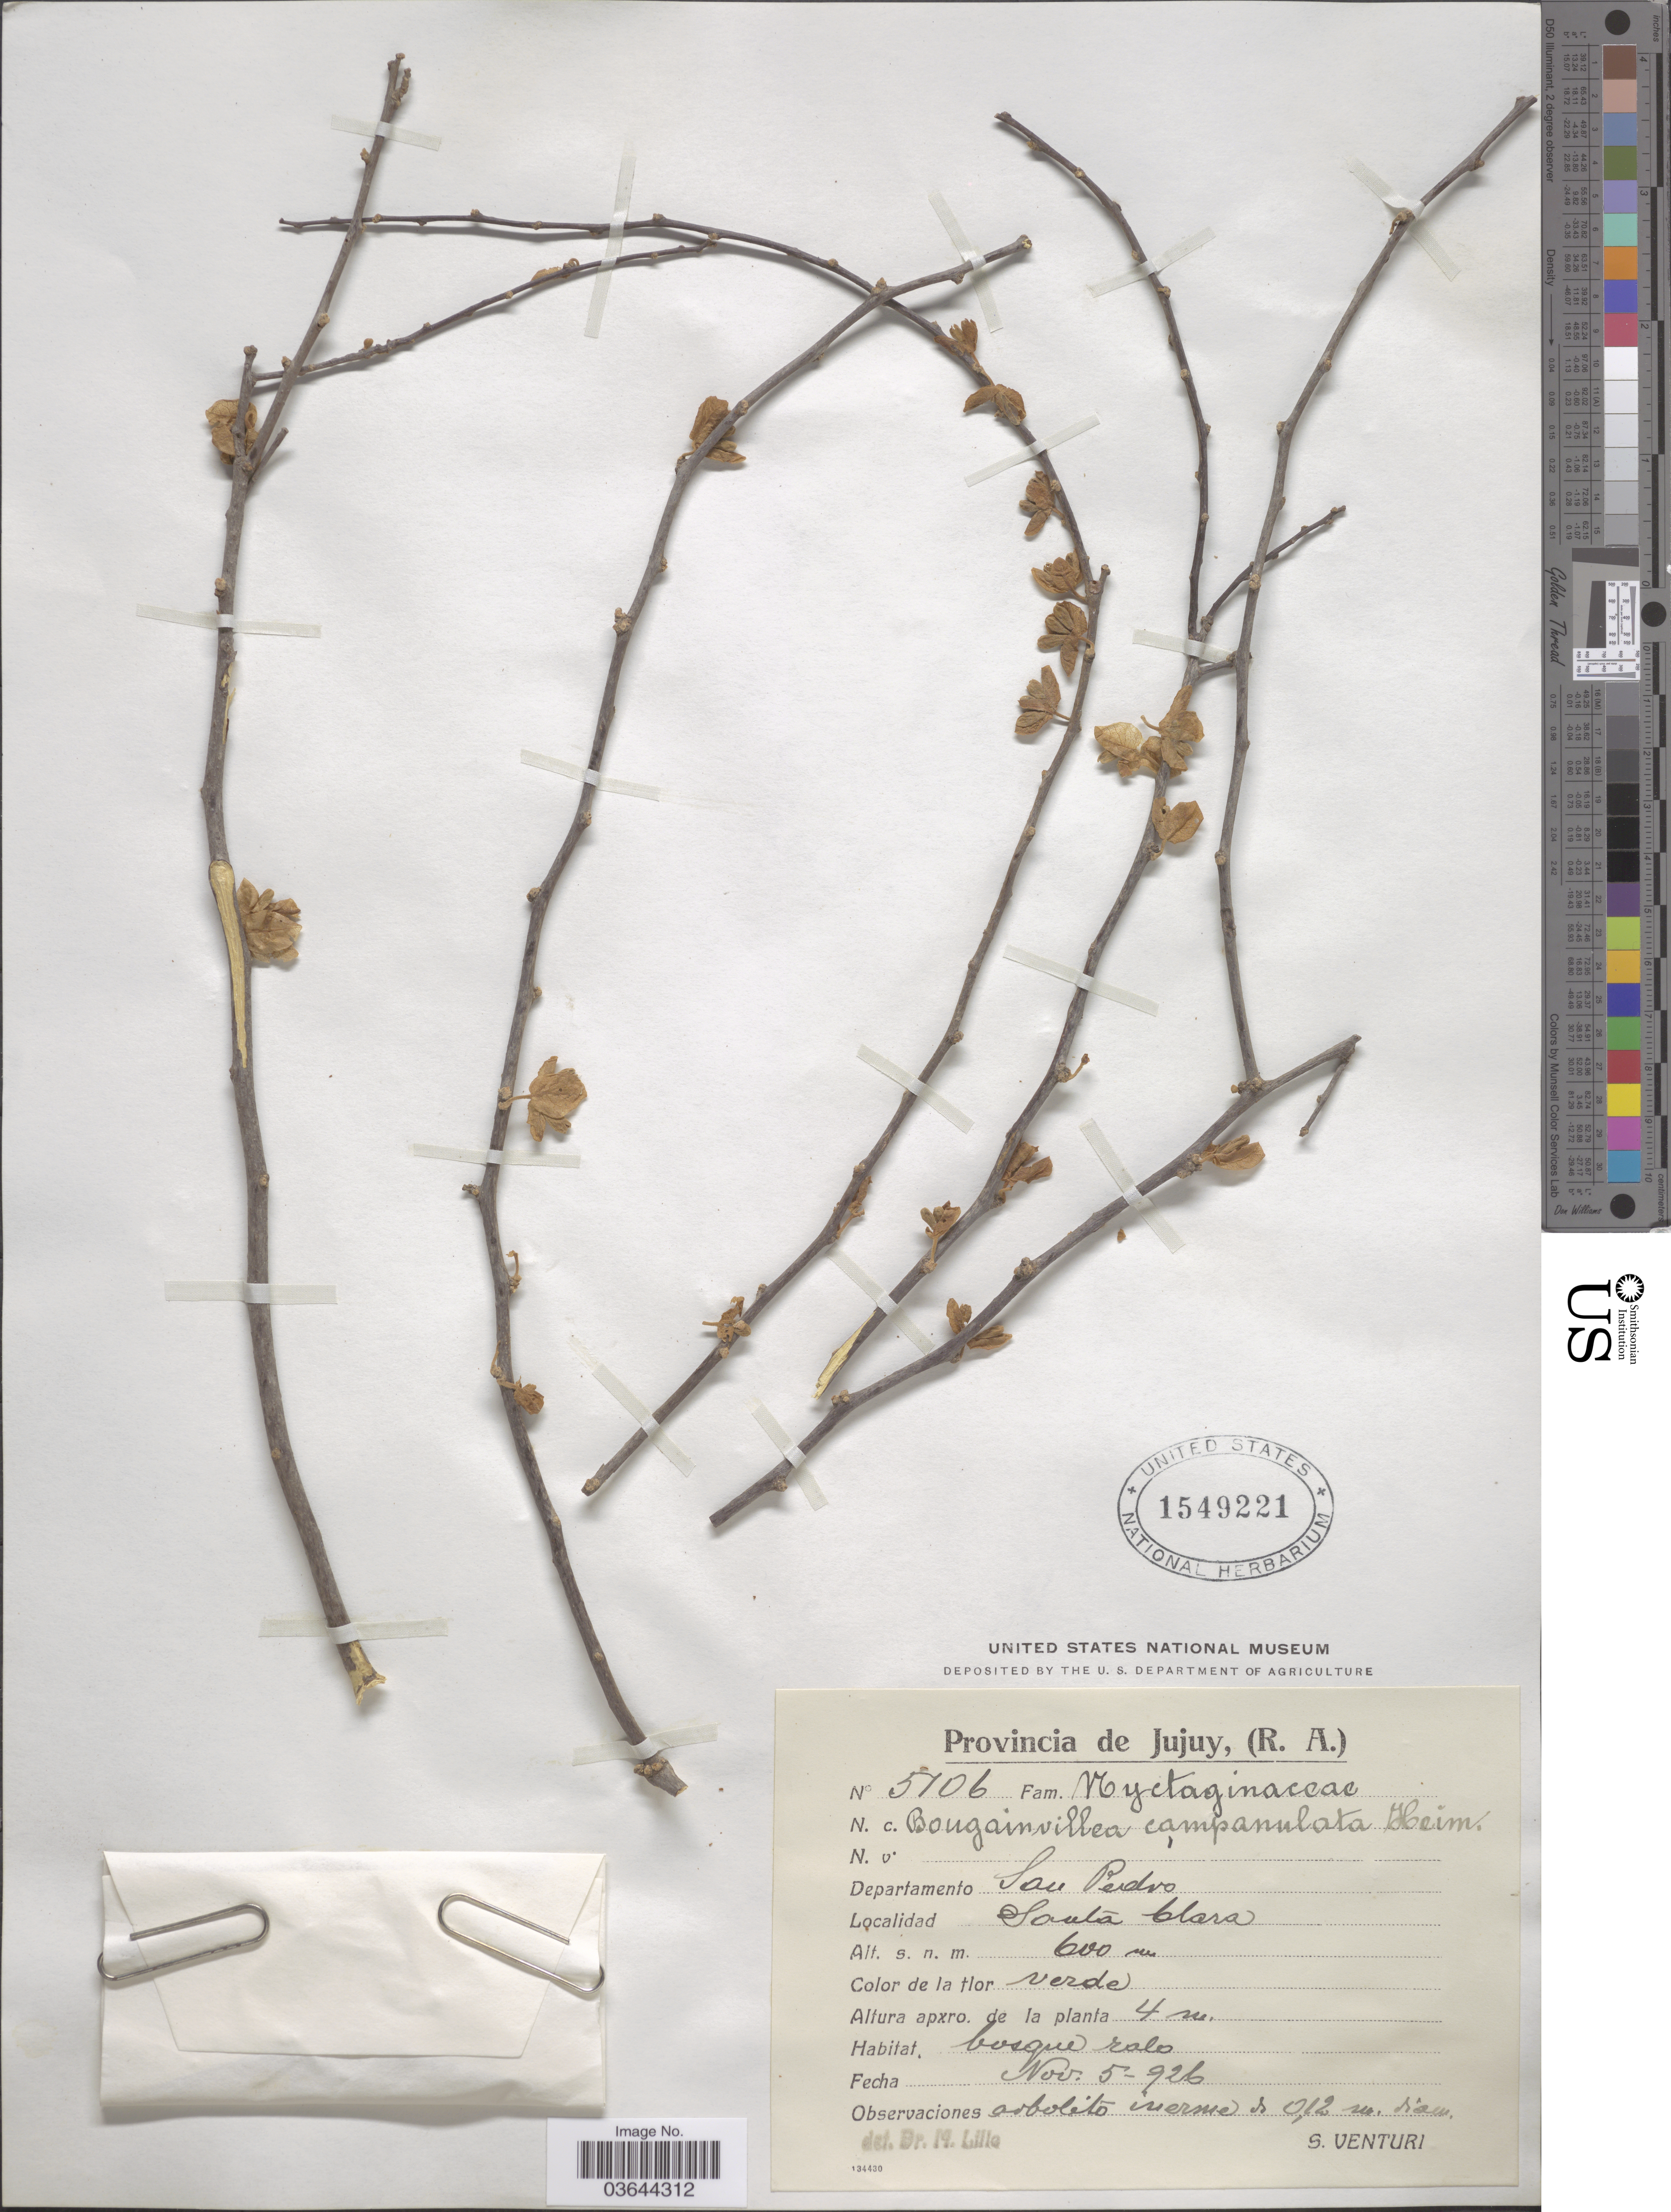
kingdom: Plantae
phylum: Tracheophyta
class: Magnoliopsida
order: Caryophyllales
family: Nyctaginaceae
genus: Bougainvillea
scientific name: Bougainvillea campanulata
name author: Heimerl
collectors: S. Venturi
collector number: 5106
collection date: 1926-11-05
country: Argentina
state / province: Jujuy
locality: Departamento San Pedro. Santa Clara.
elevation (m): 600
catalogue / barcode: US 1549221